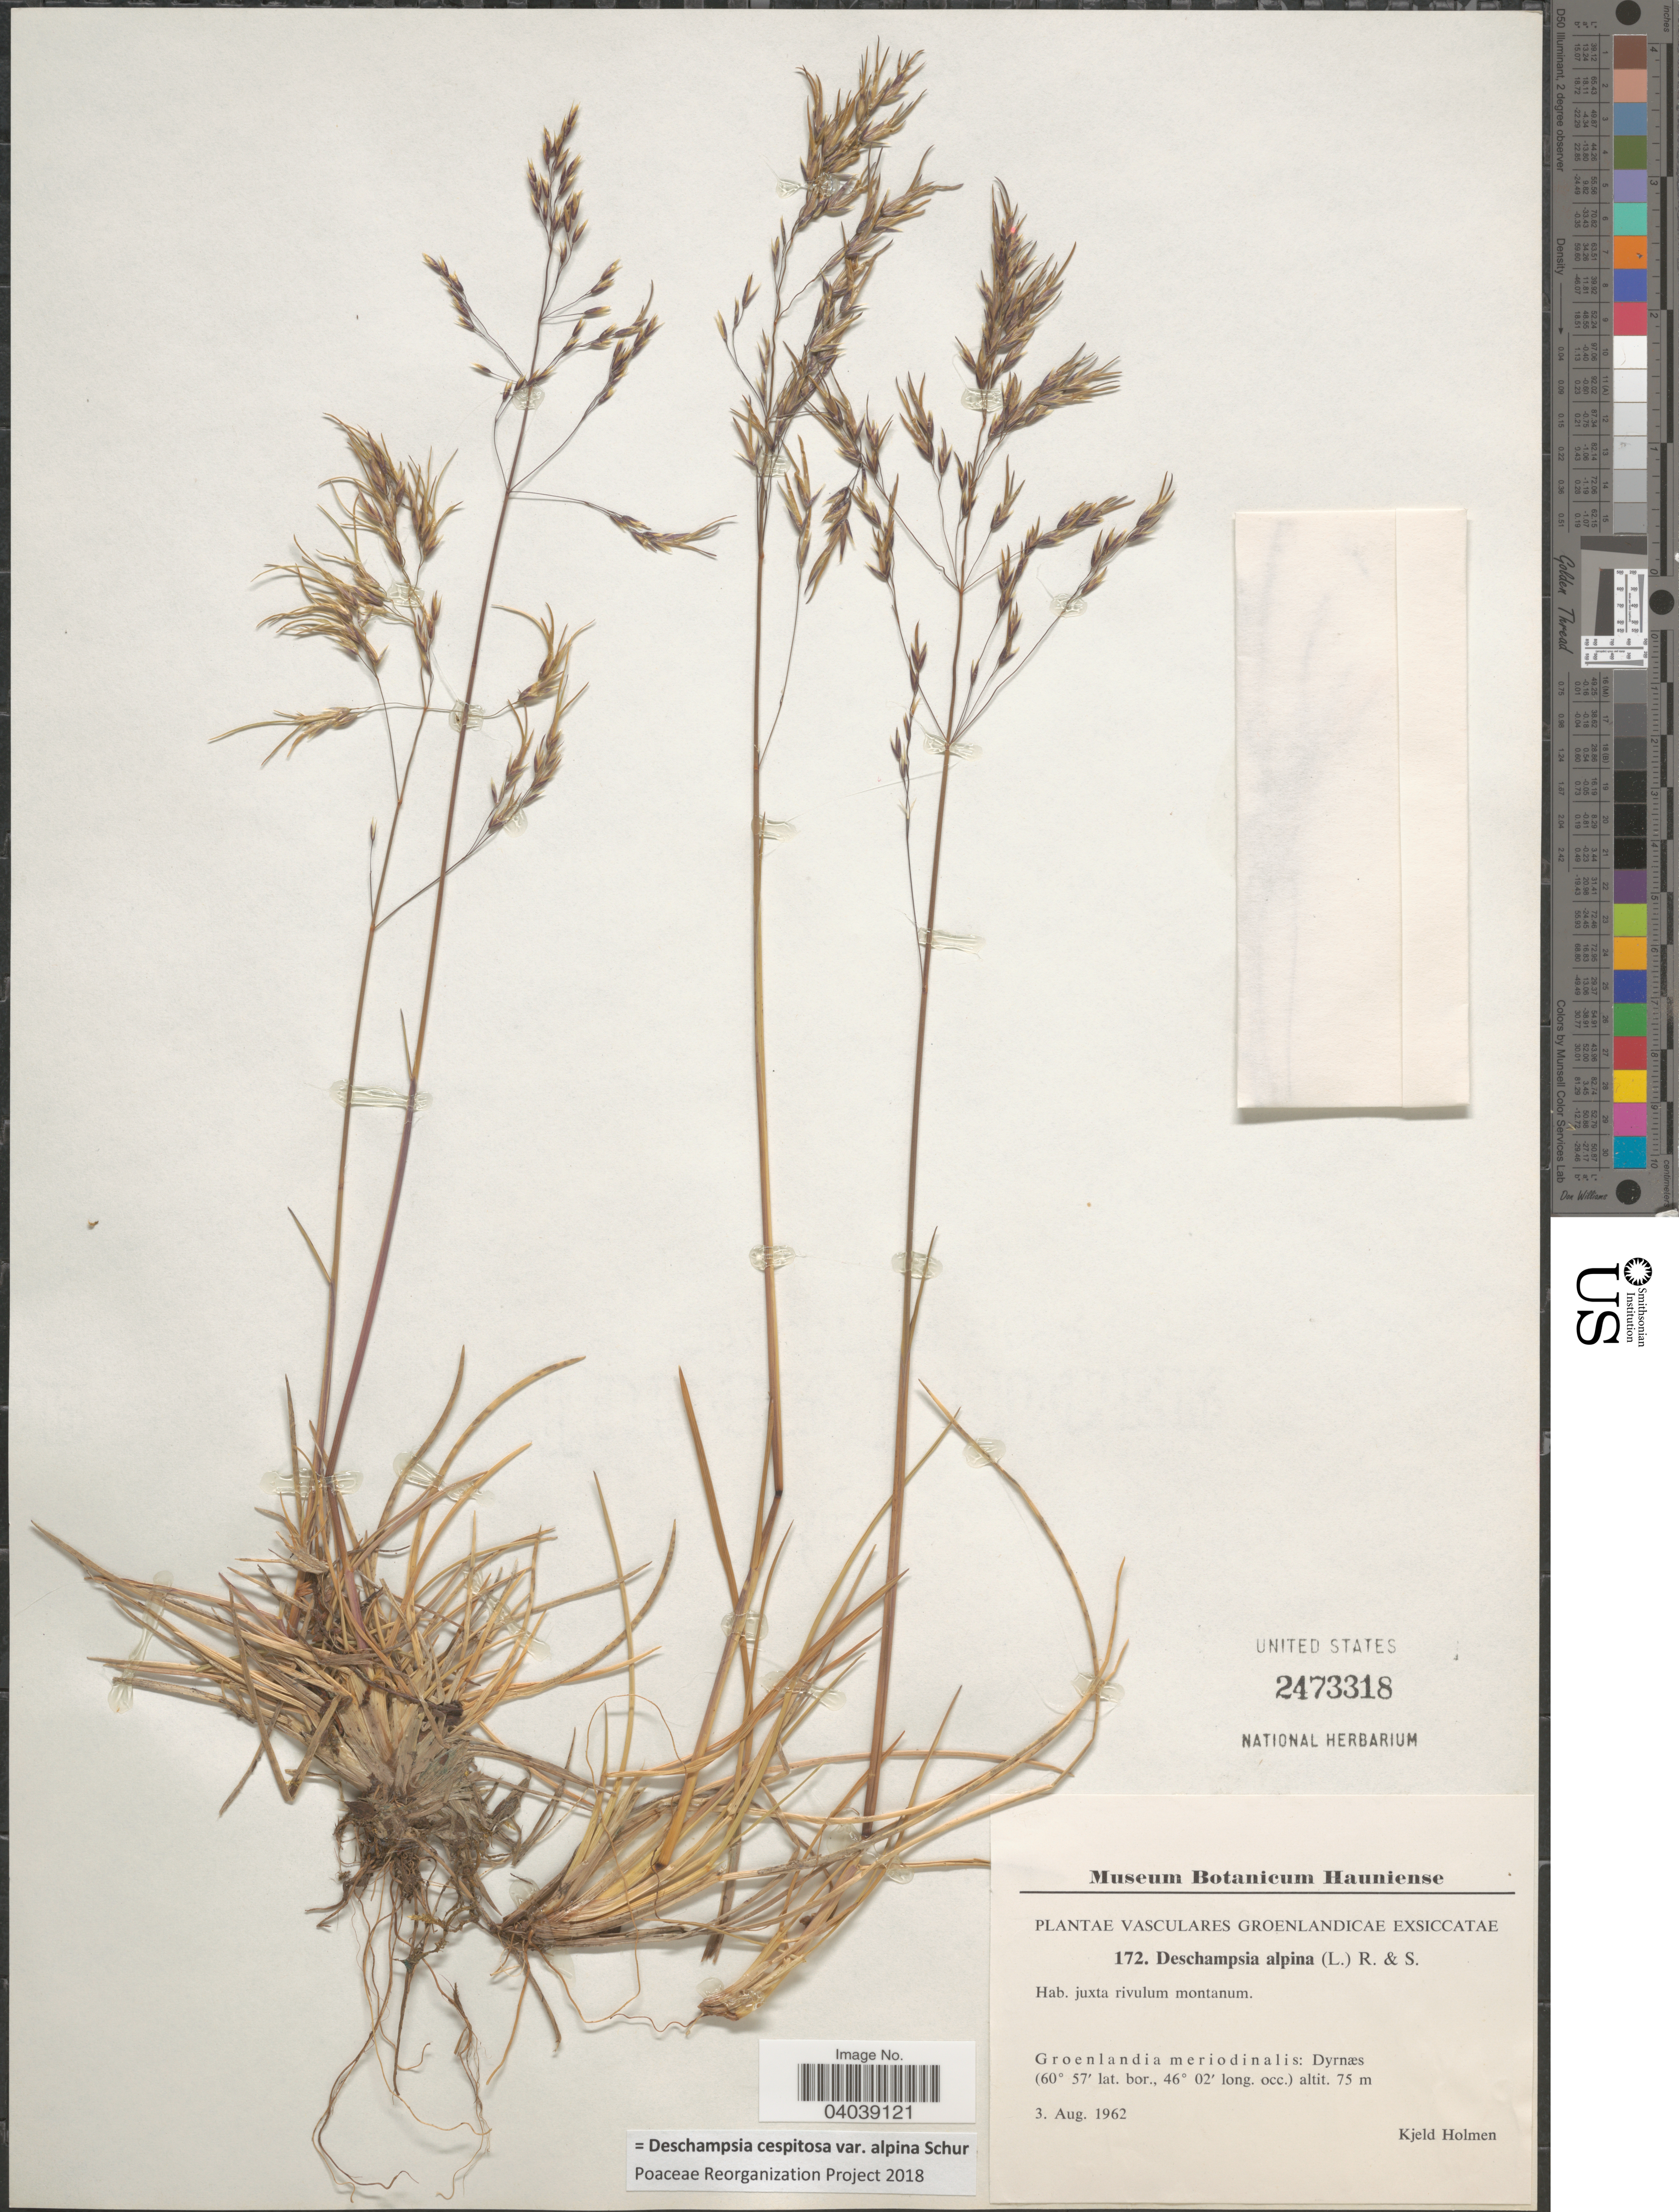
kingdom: Plantae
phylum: Tracheophyta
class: Liliopsida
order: Poales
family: Poaceae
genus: Deschampsia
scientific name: Deschampsia cespitosa var. alpina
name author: Vasey ex W.J. Beal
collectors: K. A. Holmen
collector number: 172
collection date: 1962-08-03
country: Greenland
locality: Vasculares Groenlandicae. Groenlandia meridionalis: Dyrnæs.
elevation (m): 75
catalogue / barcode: US 2473318